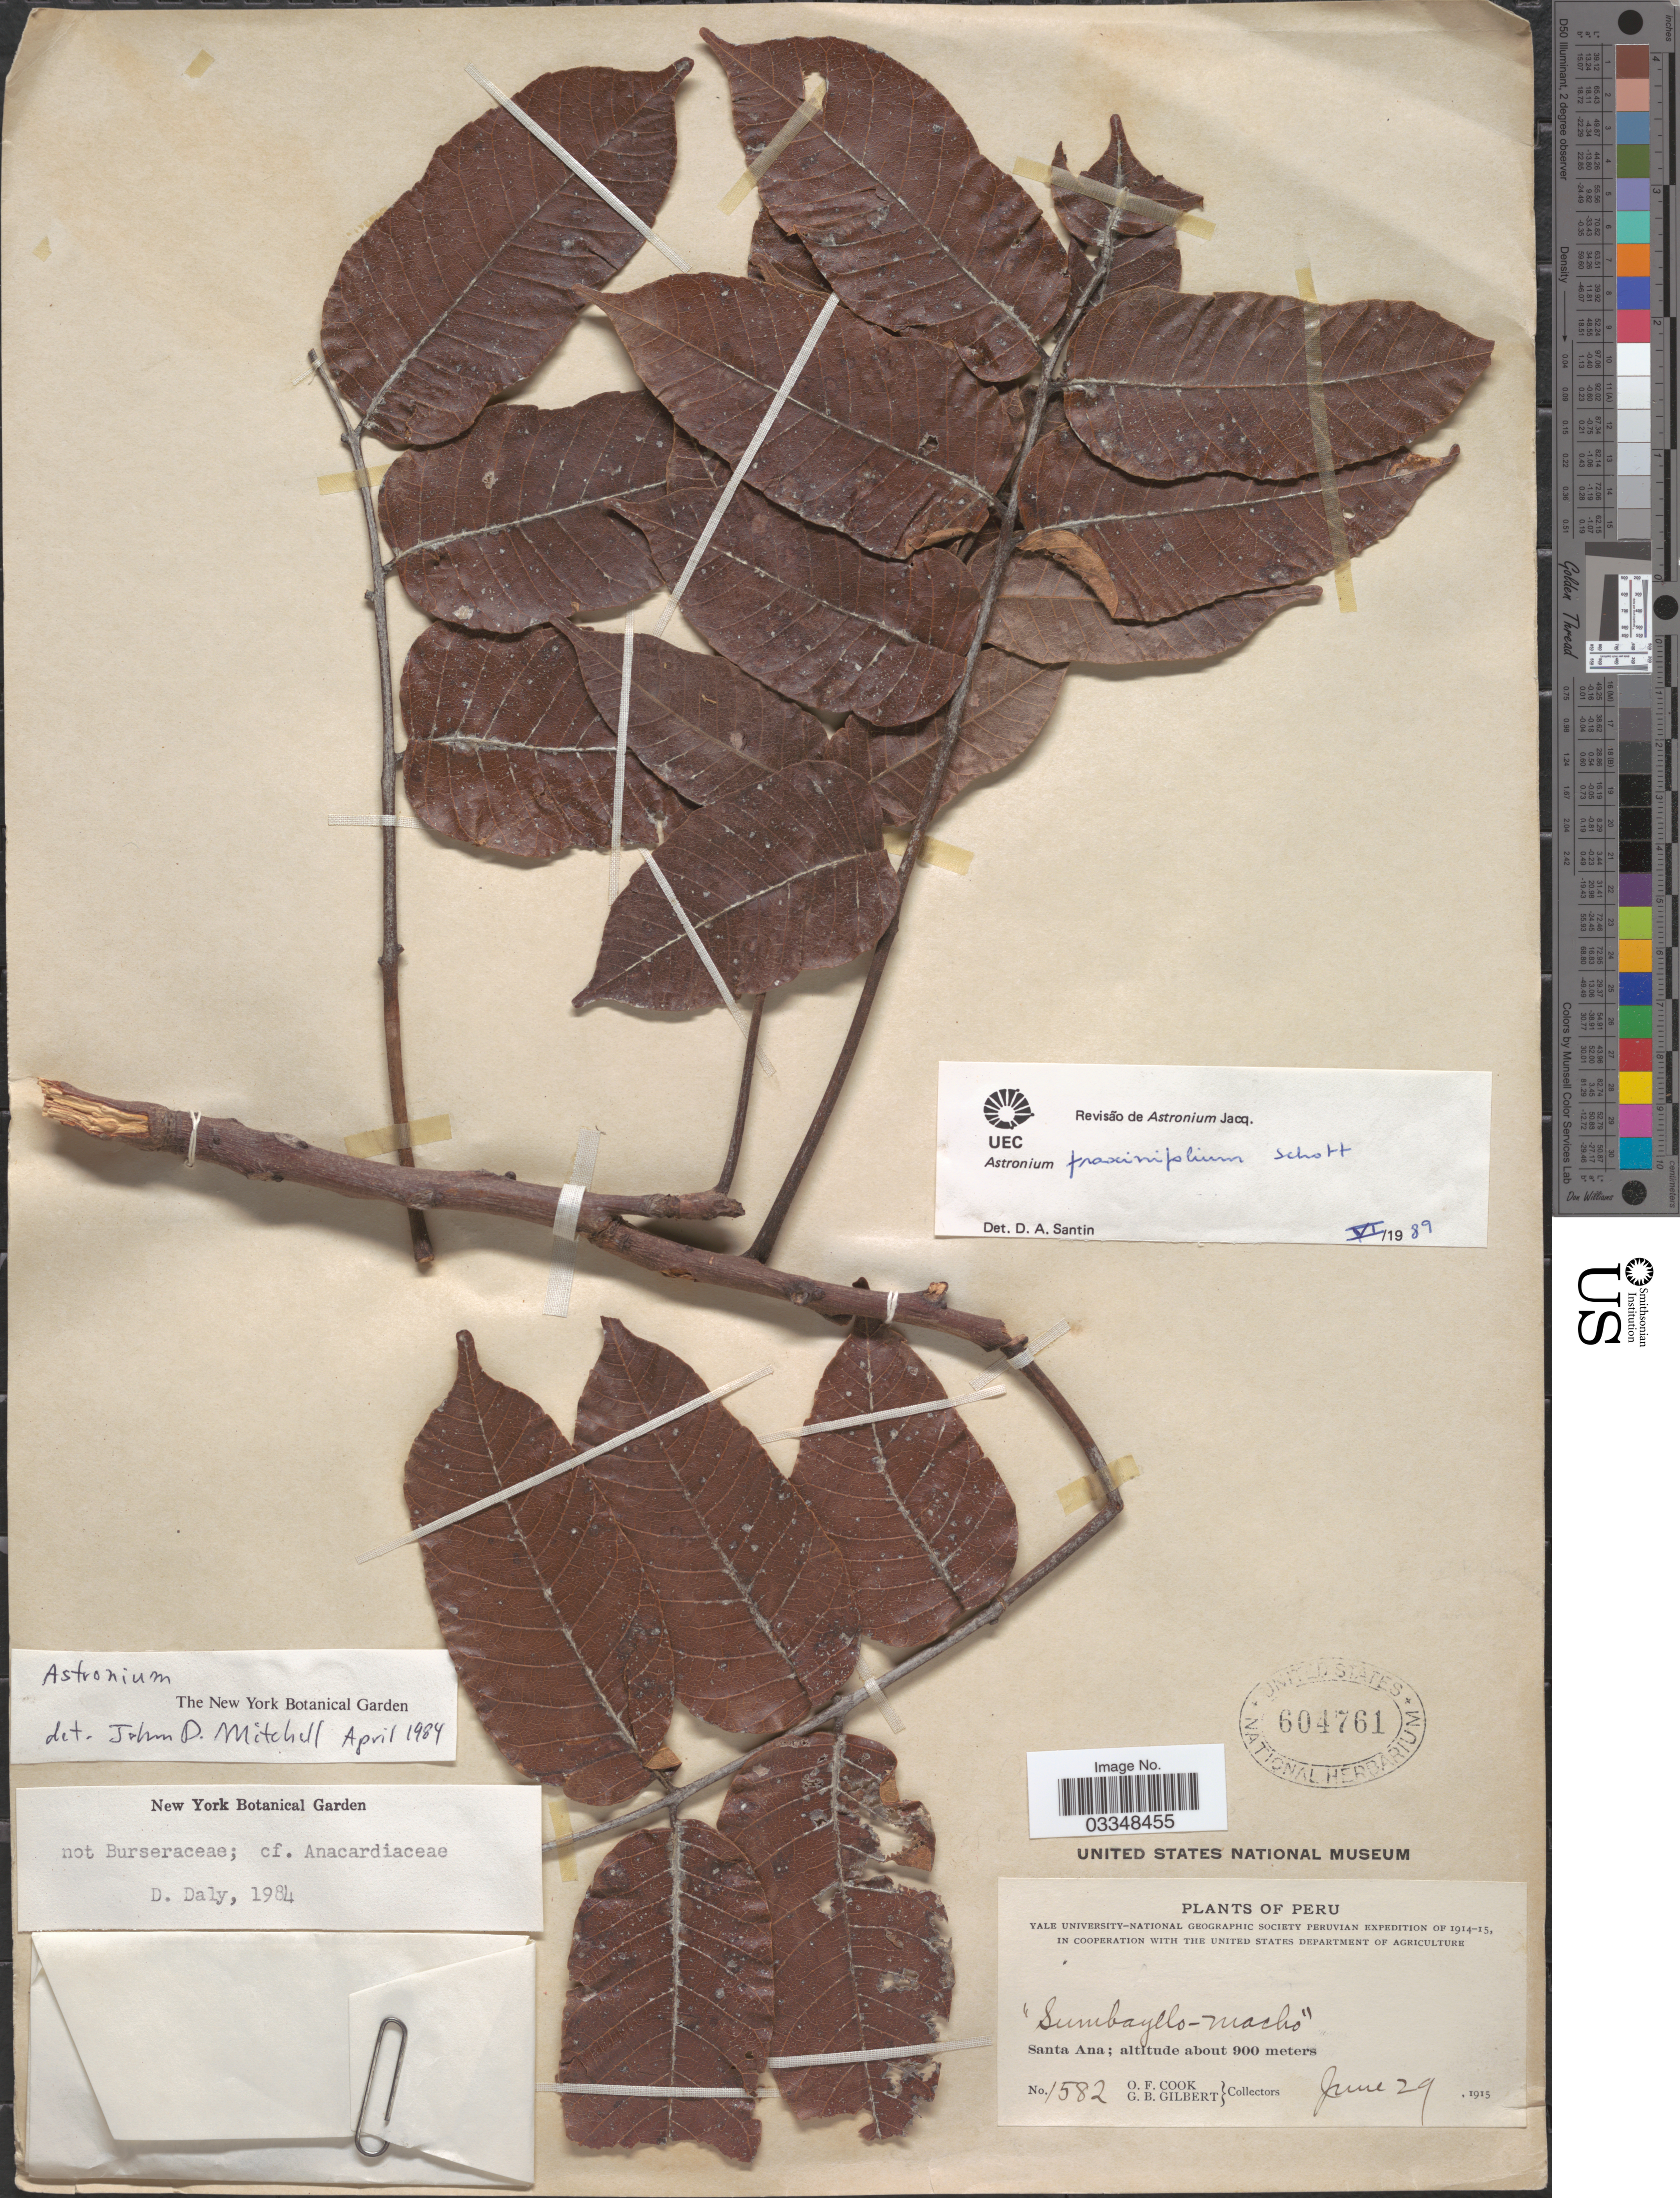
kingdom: Plantae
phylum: Tracheophyta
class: Magnoliopsida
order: Sapindales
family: Anacardiaceae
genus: Astronium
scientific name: Astronium fraxinifolium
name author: Schott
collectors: O. F. Cook & G. B. Gilbert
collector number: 1582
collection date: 1915-06-29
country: Peru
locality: Santa Ana.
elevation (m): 900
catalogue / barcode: US 604761